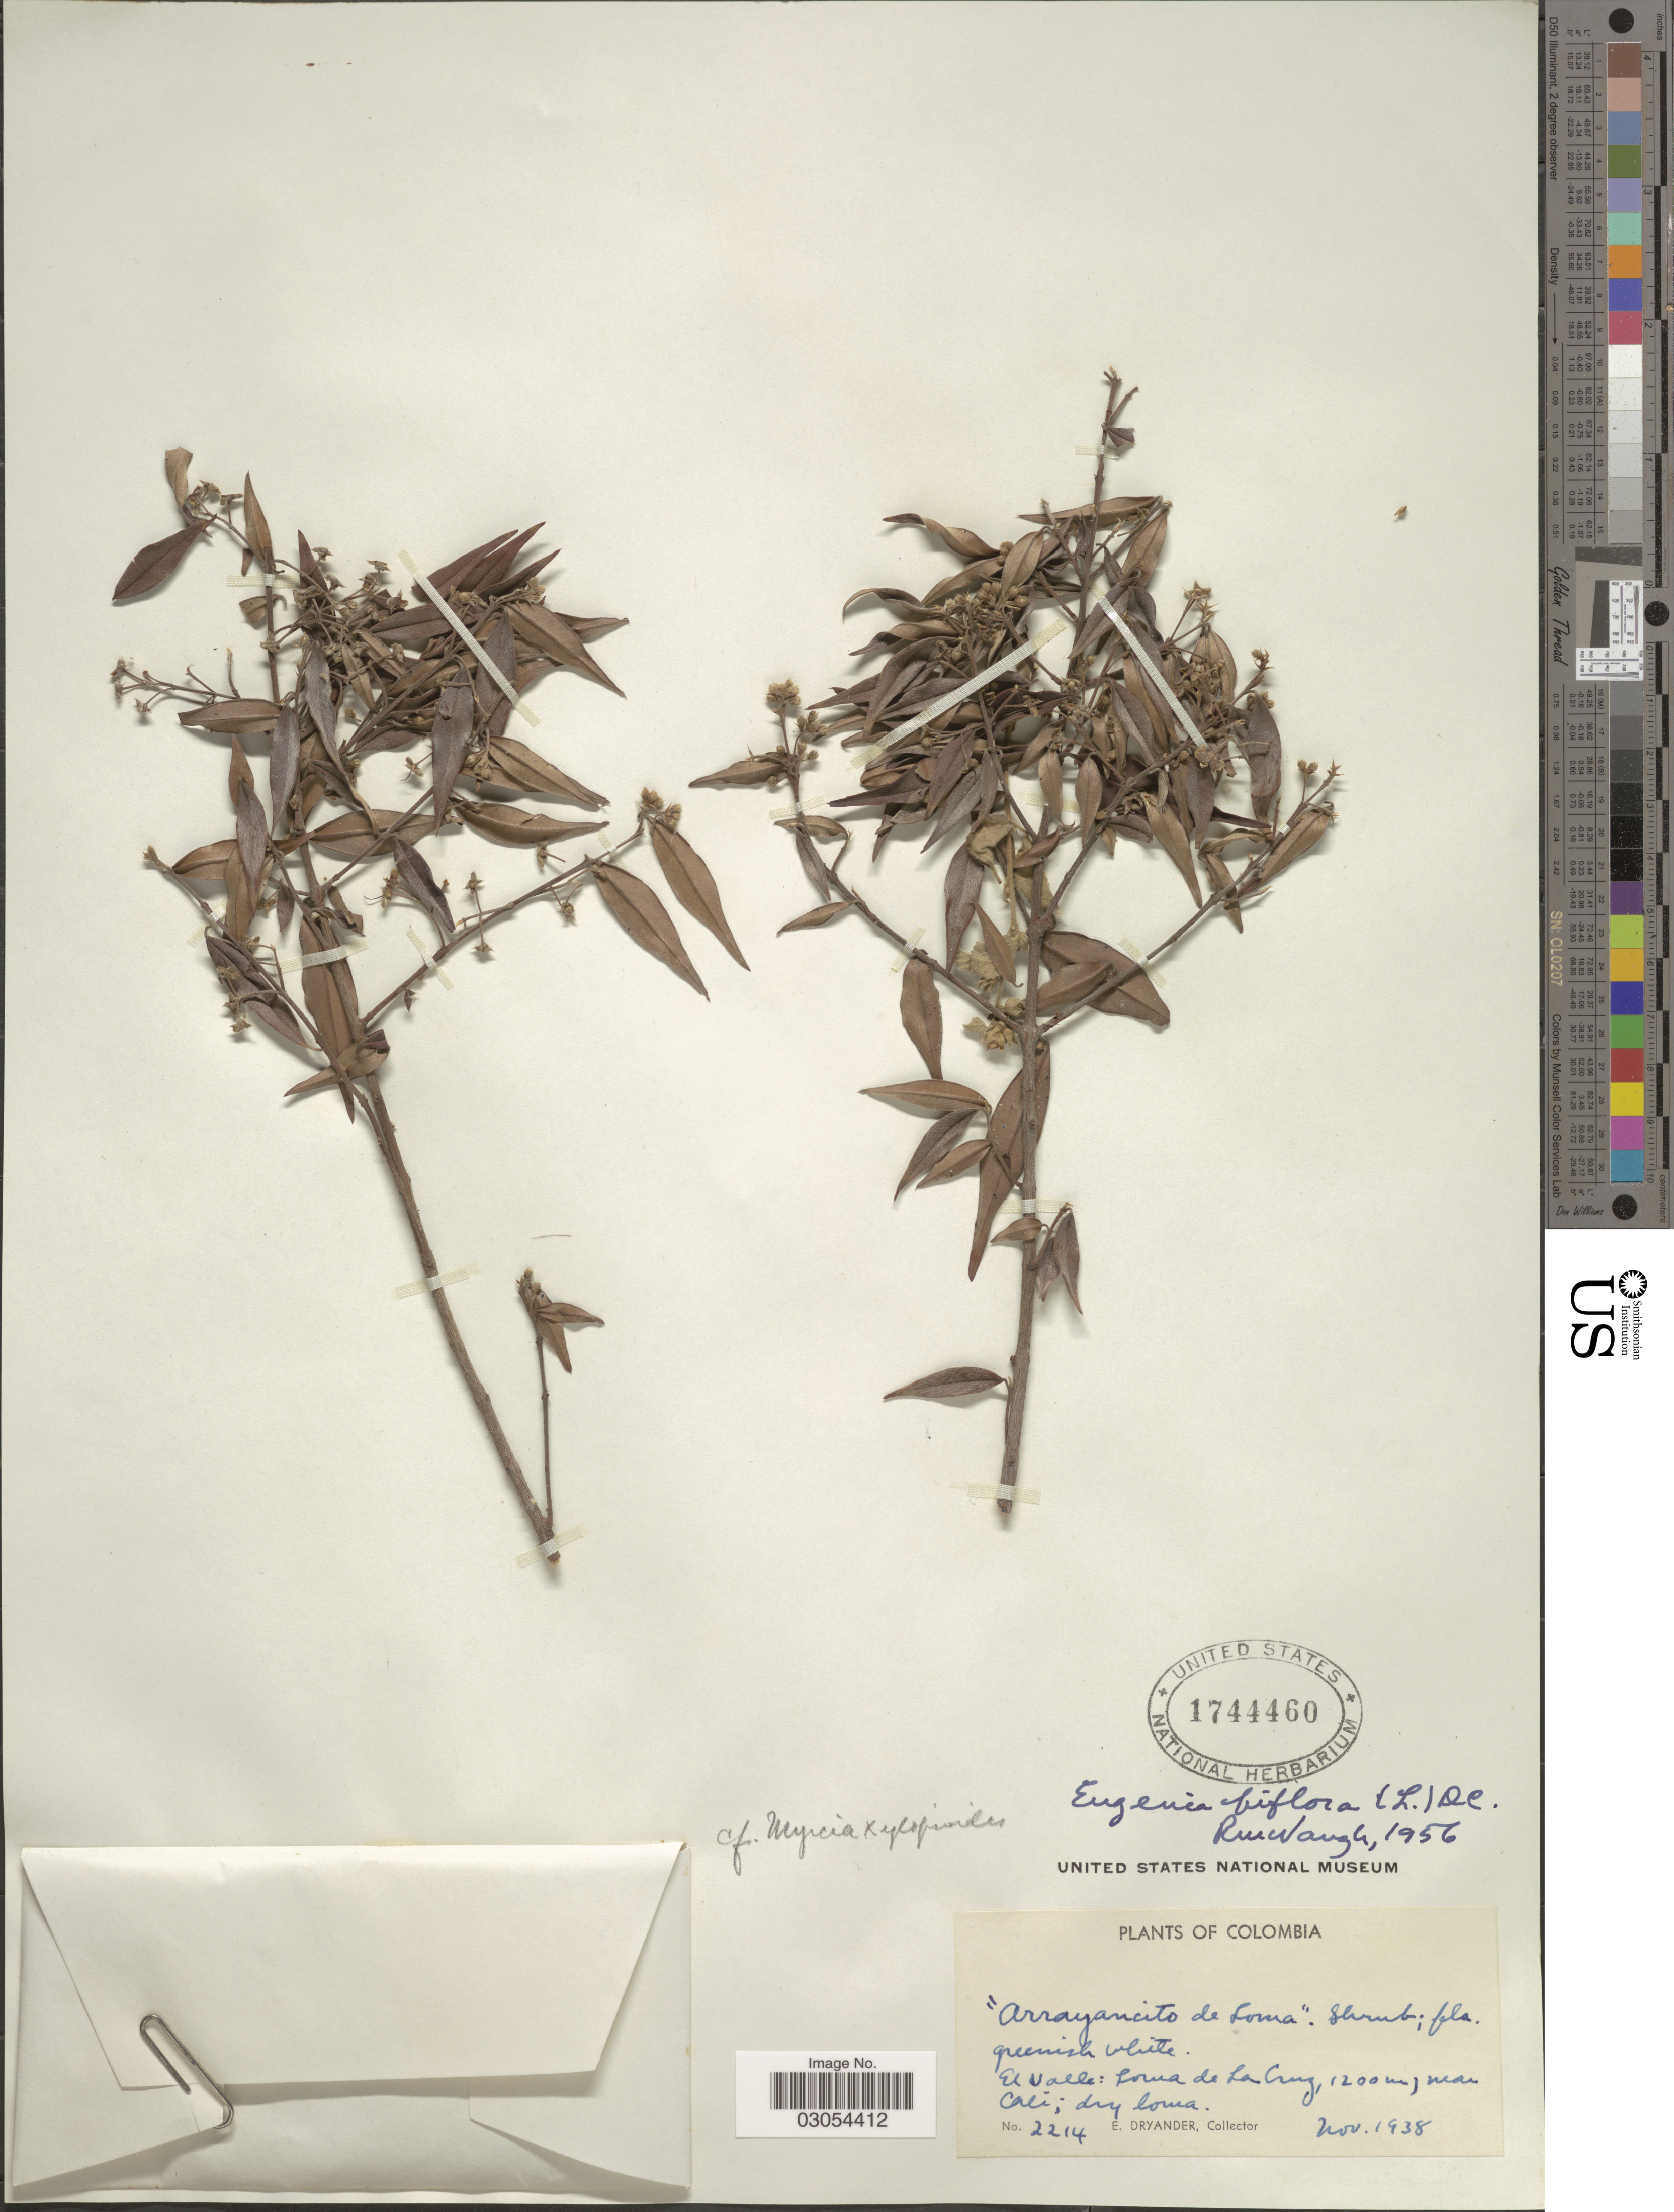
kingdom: Plantae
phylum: Tracheophyta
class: Magnoliopsida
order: Myrtales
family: Myrtaceae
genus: Eugenia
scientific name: Eugenia biflora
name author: (L.) DC.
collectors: E. Dryander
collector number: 2214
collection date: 1938-11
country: Colombia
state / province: Valle del Cauca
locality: El Valle: Loma de La Cruz, near Cali; dry loma.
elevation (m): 1200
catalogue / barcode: US 1744460